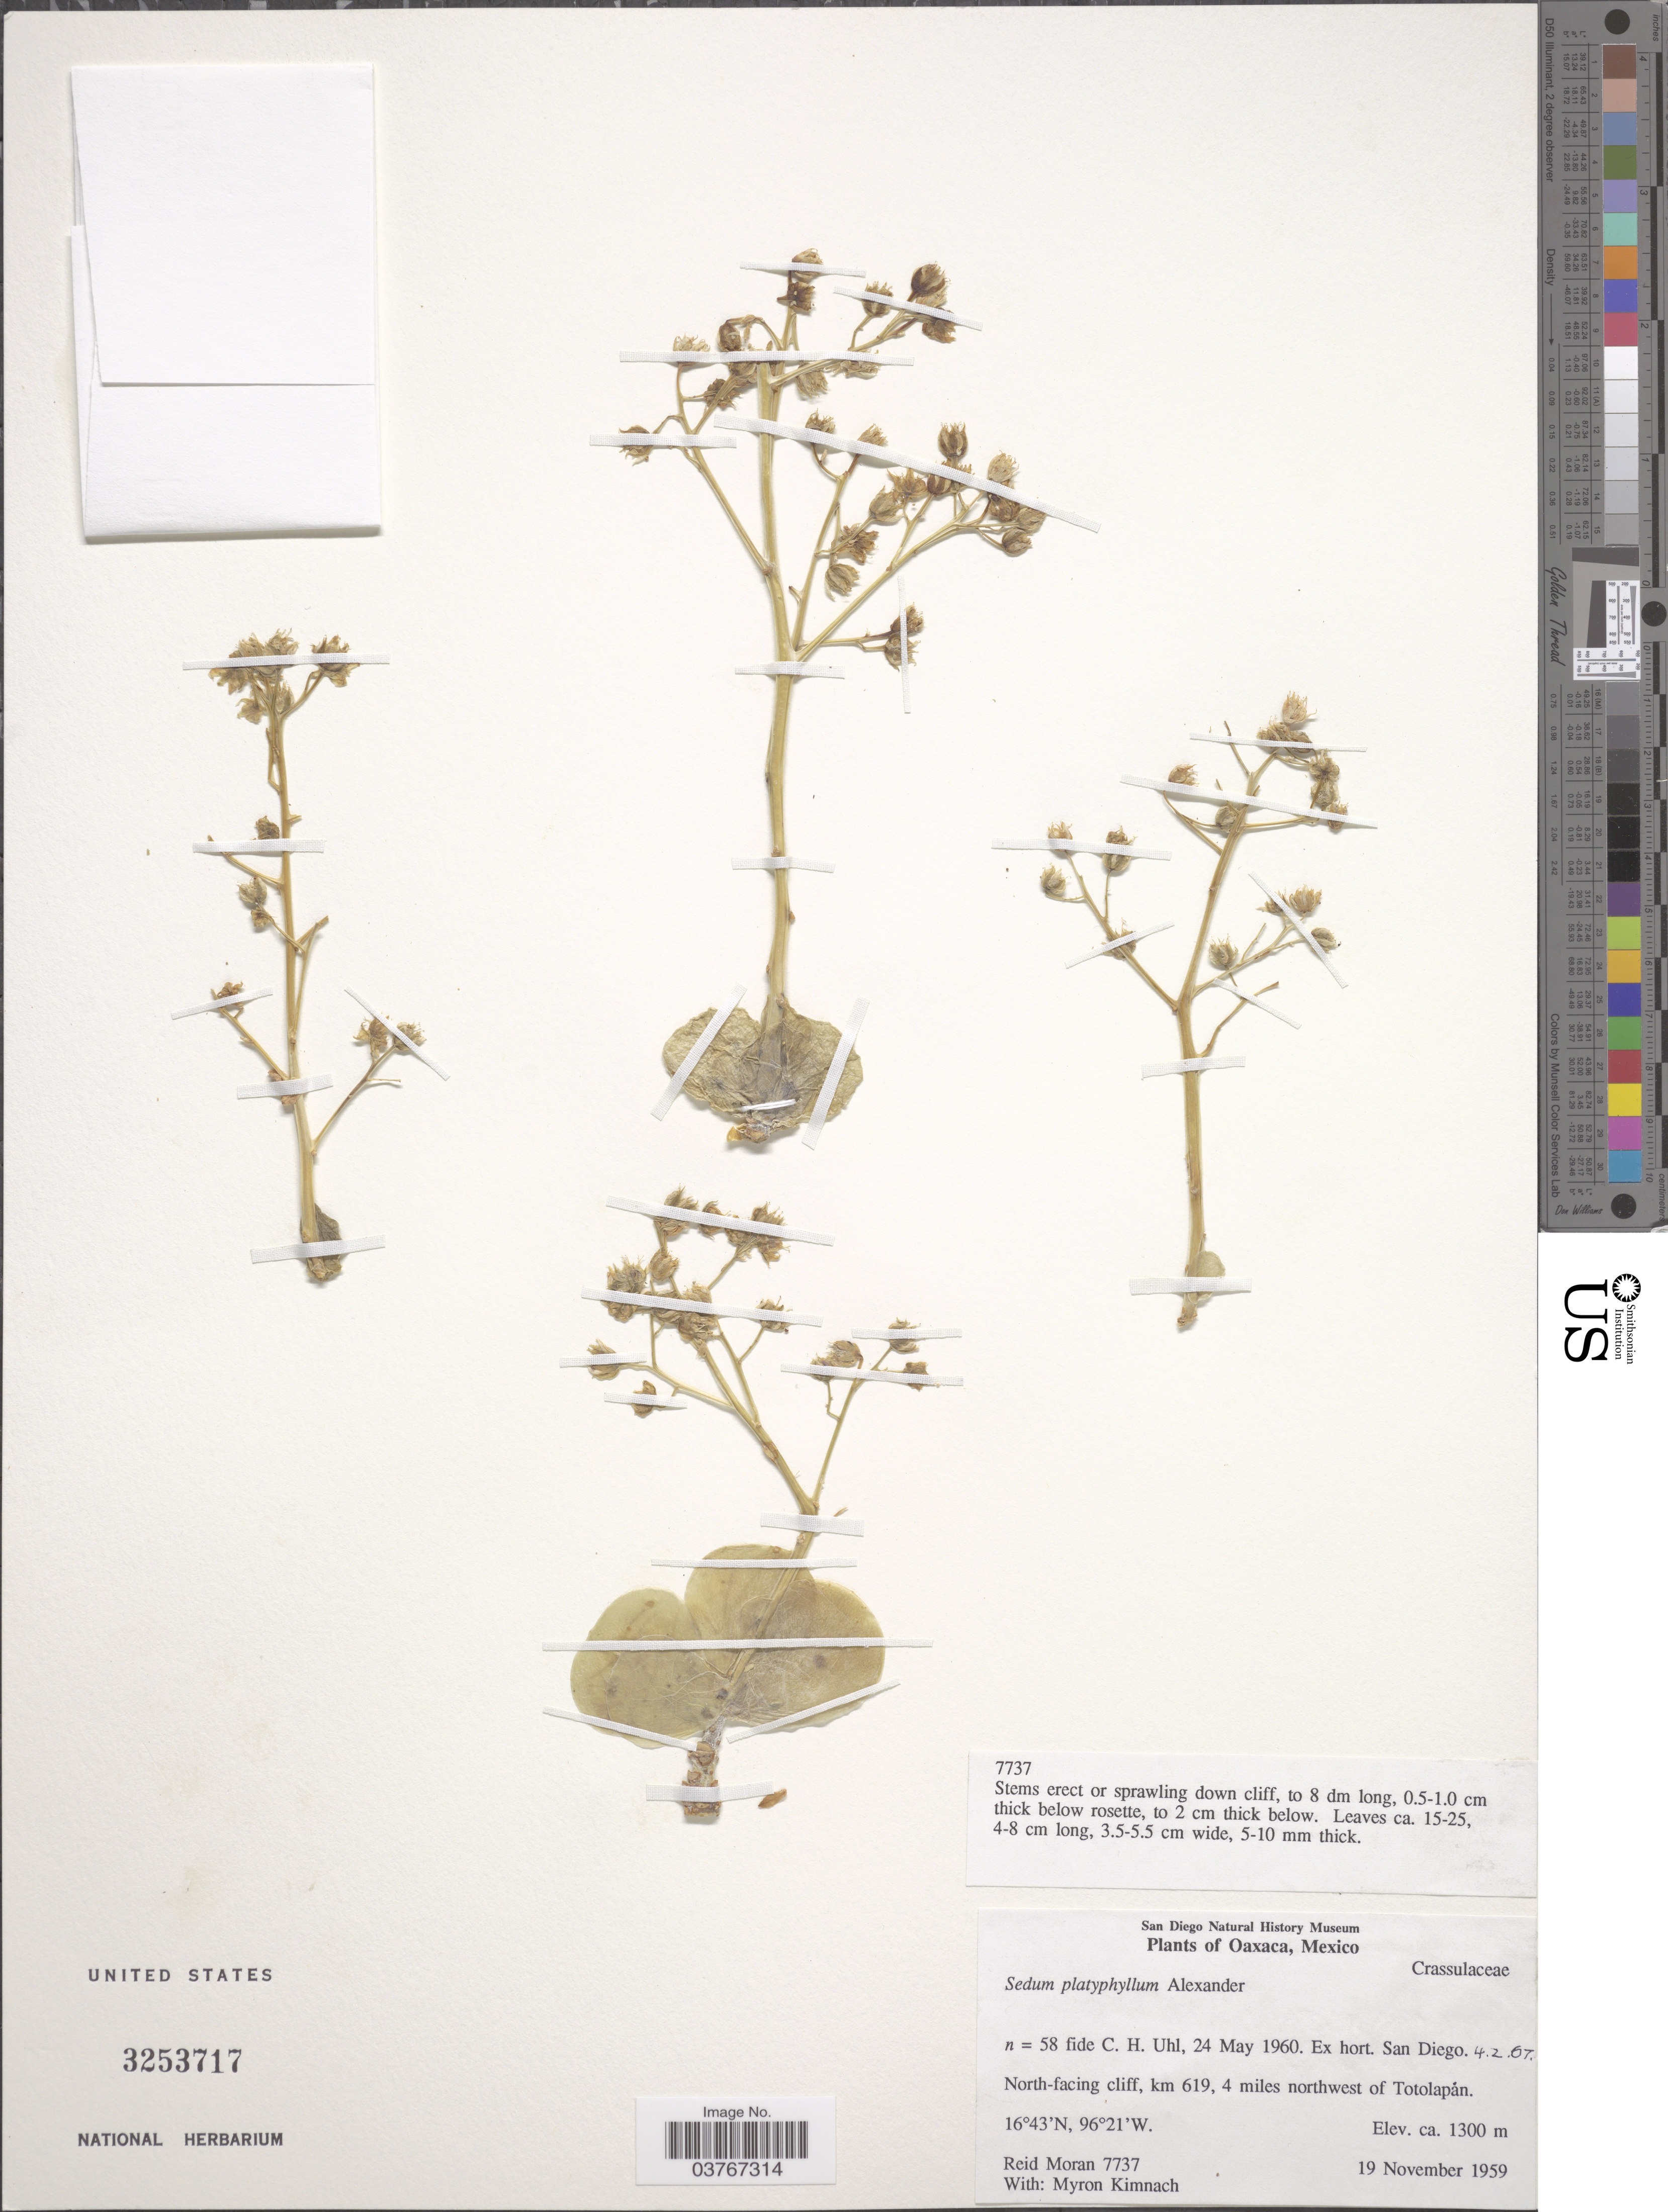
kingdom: Plantae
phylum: Tracheophyta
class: Magnoliopsida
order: Saxifragales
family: Crassulaceae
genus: Sedum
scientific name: Sedum alexanderi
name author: Eggli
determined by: Strong, Mark T., (BOT), Smithsonian Institution - National Museum of Natural History (UNITED STATES)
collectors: R. V. Moran & M. W. Kimnach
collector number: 7737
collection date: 1959-11-19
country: Mexico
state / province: Oaxaca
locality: North-facing cliff, km 619, 4 miles northwest of Totolapán.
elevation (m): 1300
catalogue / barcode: US 3253717